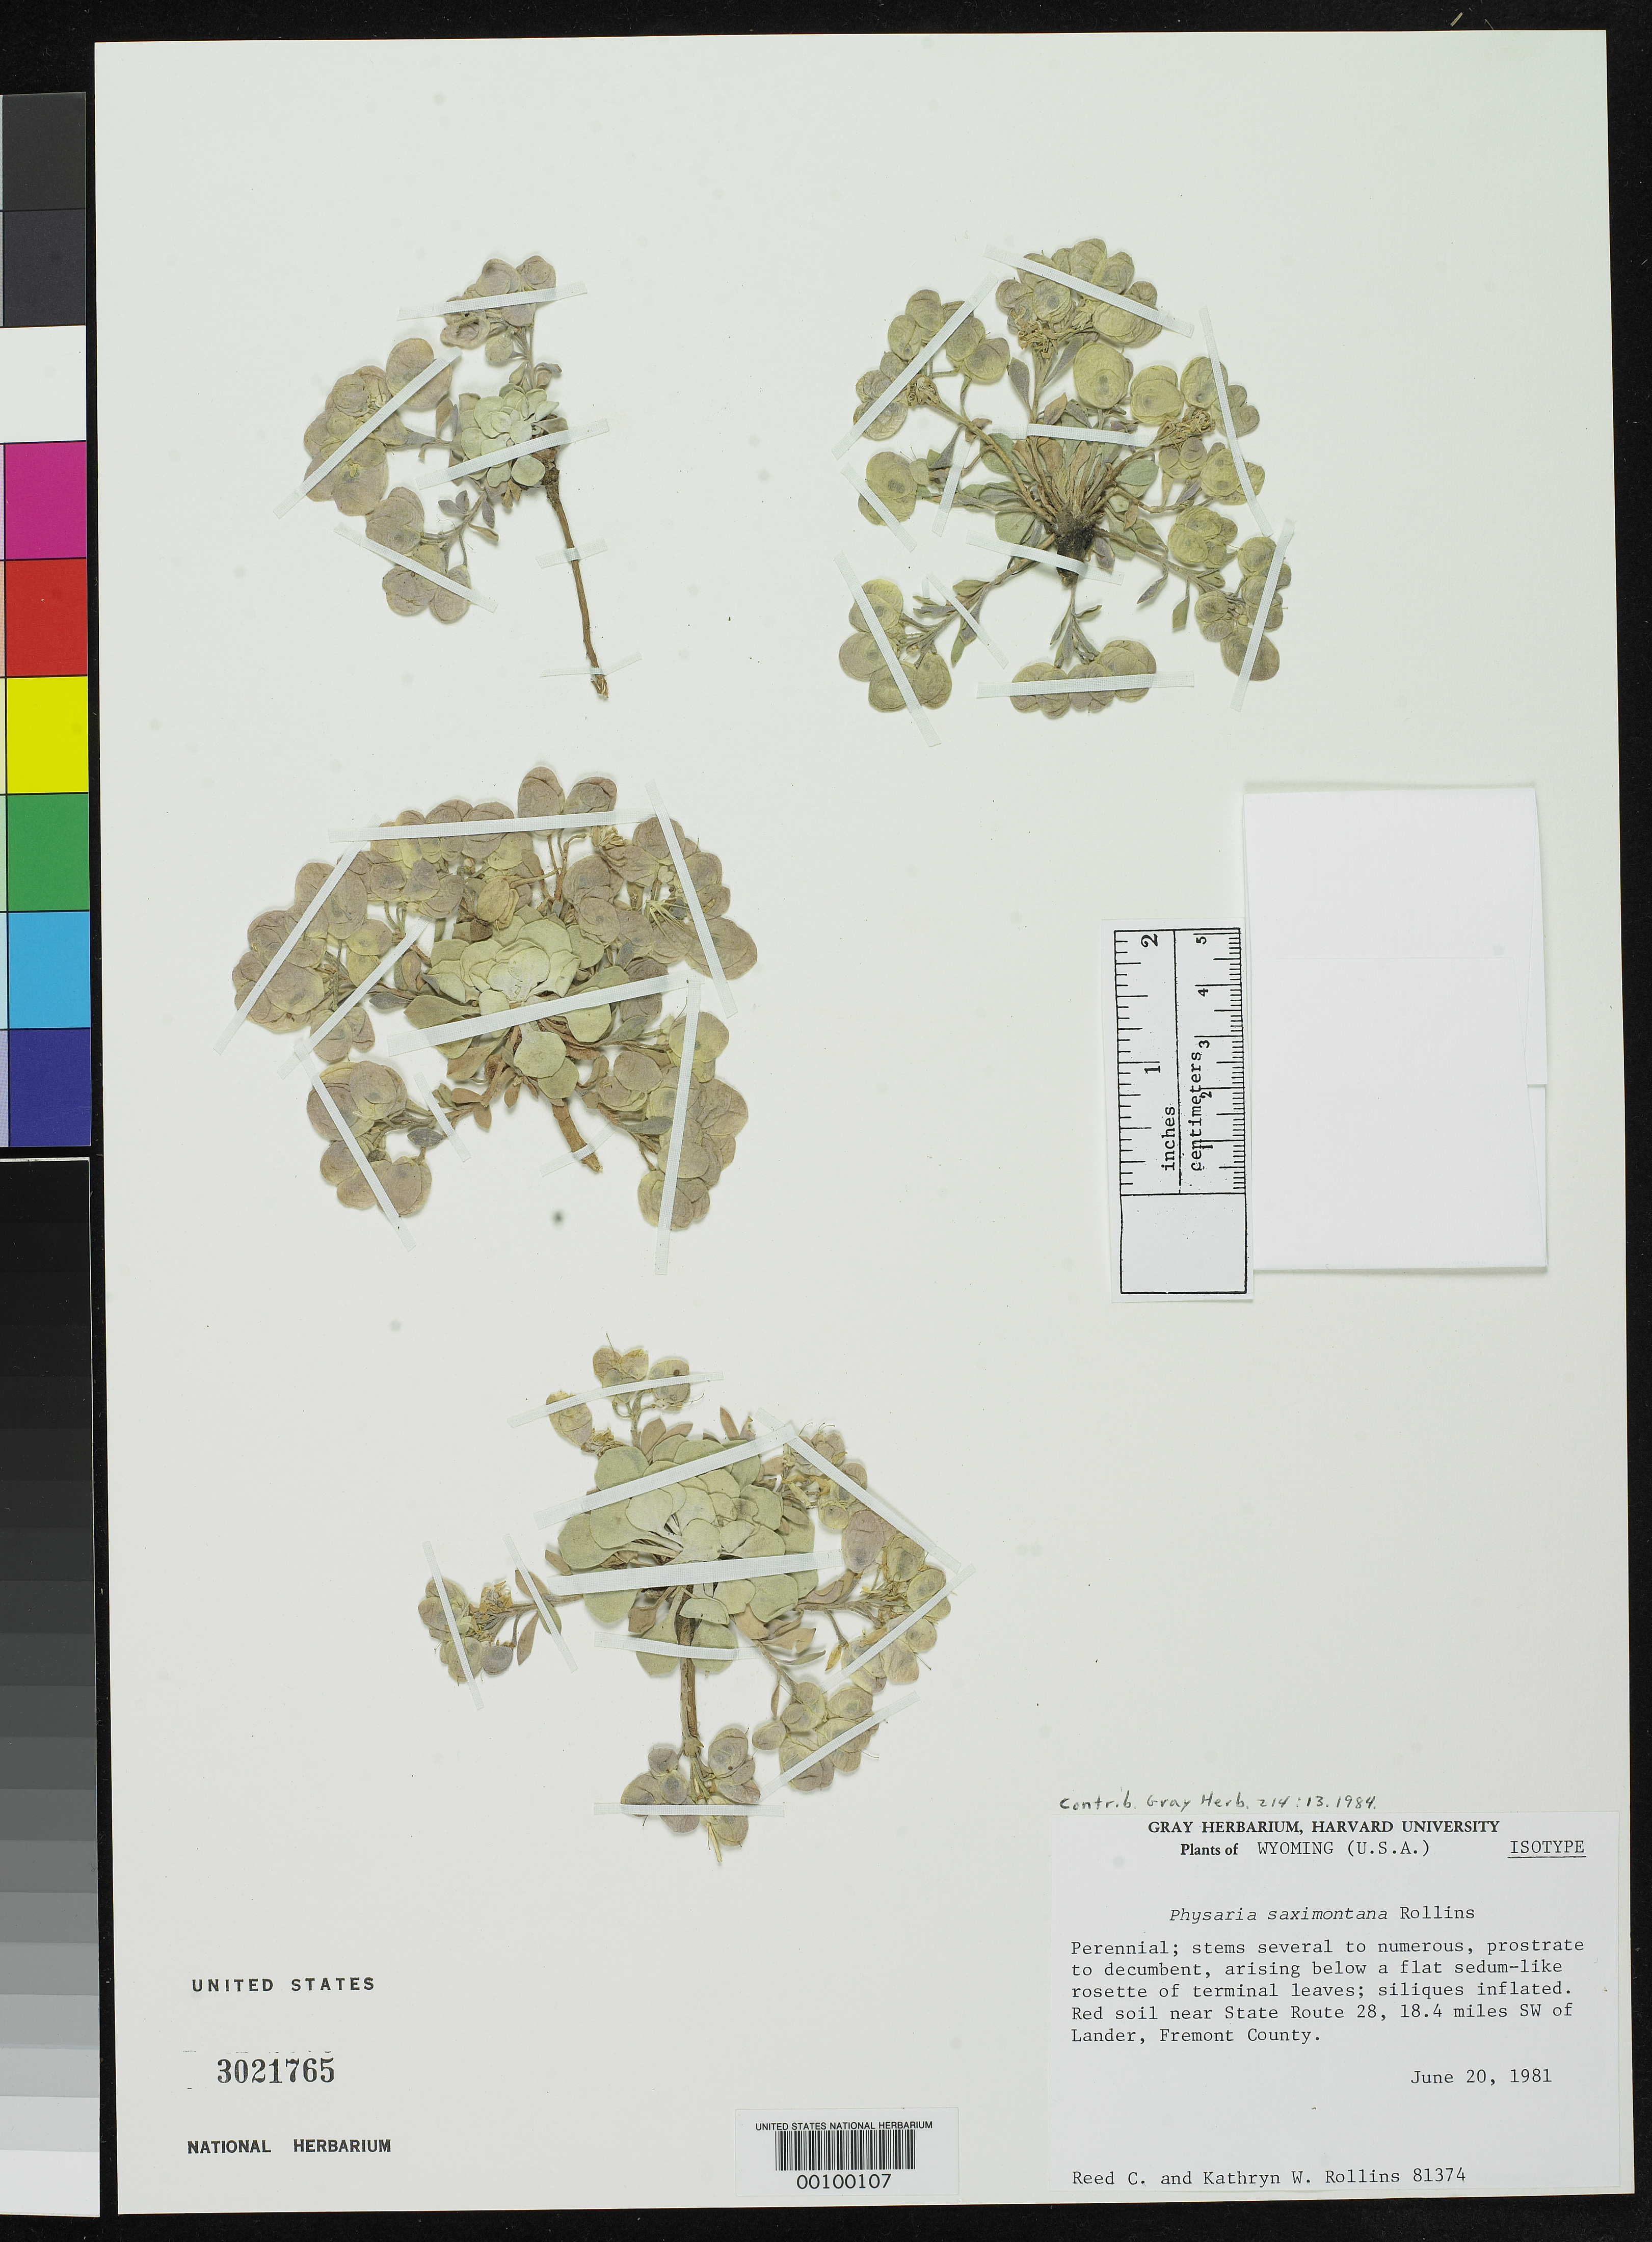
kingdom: Plantae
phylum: Tracheophyta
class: Magnoliopsida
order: Brassicales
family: Brassicaceae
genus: Physaria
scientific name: Physaria saximontana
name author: Rollins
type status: Isotype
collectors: R. C. Rollins & K. W. Rollins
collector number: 83174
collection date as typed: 20 Jun 1981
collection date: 1981-06-20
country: United States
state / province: Wyoming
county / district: Fremont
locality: Near state route 28, 18.4 mi SW of Lander.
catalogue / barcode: US 3021765